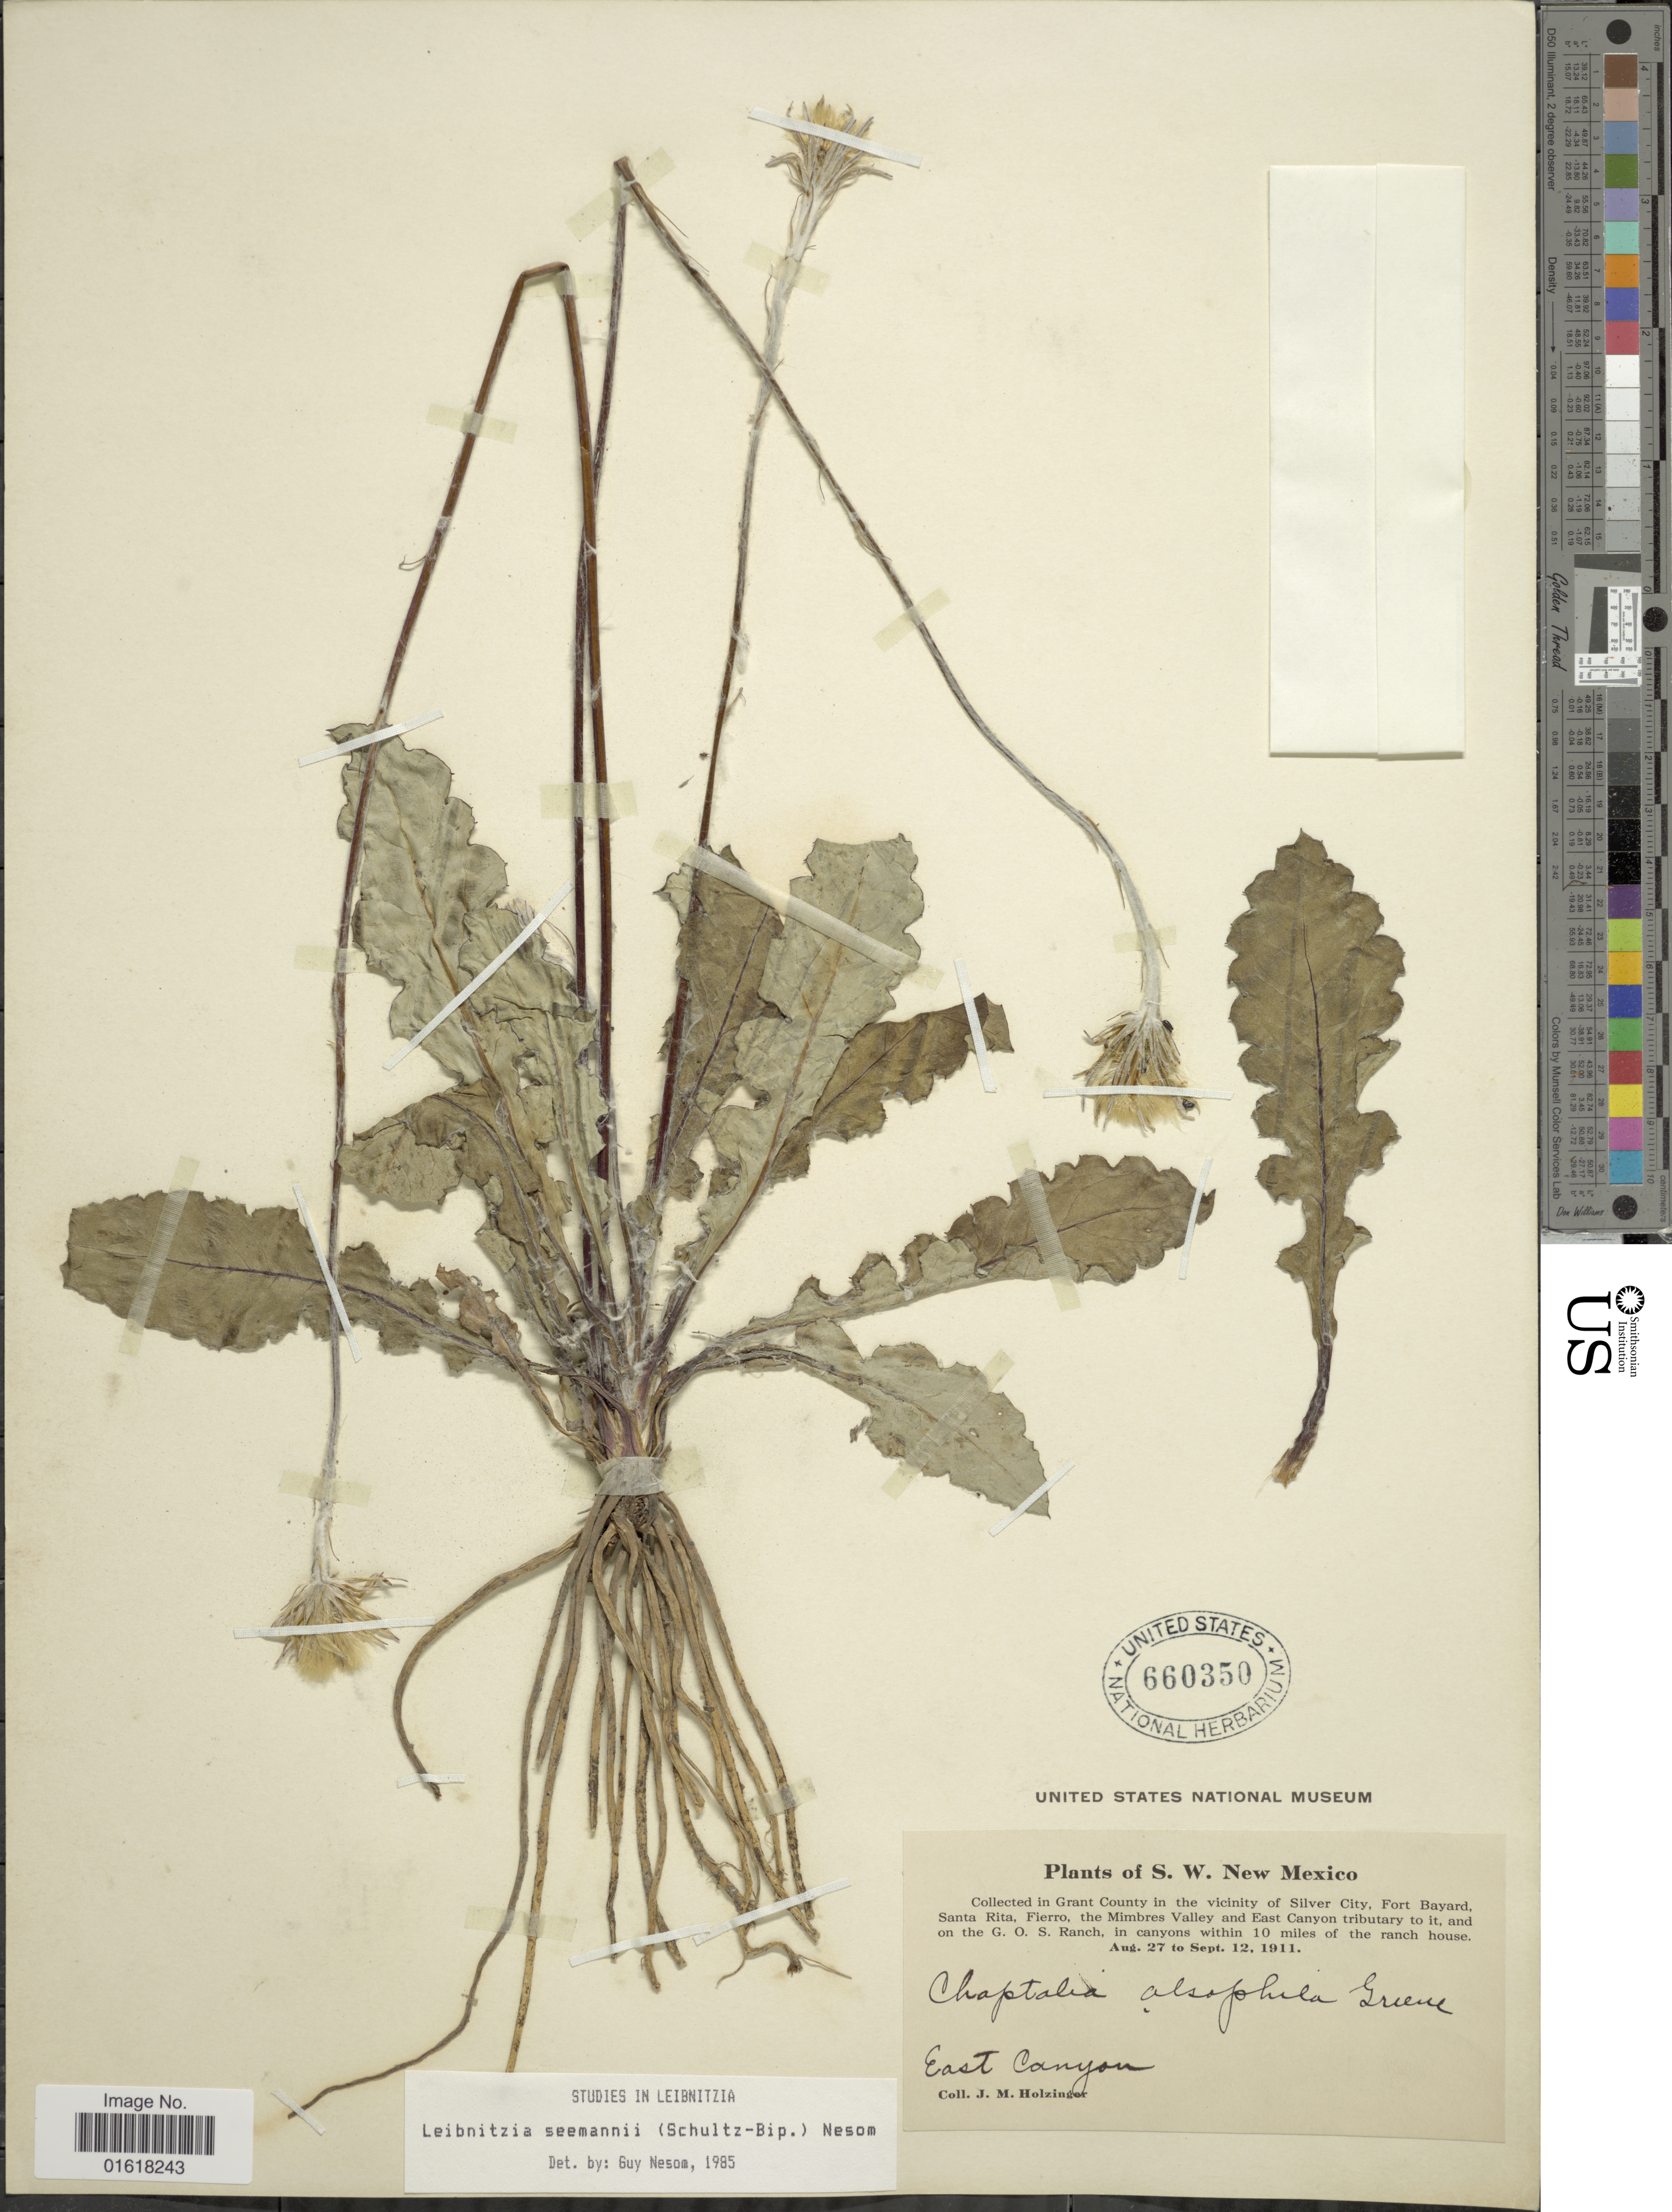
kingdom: Plantae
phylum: Tracheophyta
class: Magnoliopsida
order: Asterales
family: Asteraceae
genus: Leibnitzia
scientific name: Leibnitzia lyrata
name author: (Sch. Bip.) G.L. Nesom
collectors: J. M. Holzinger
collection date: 1911-08-27/1911-09-12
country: United States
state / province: New Mexico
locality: S. W. New Mexico. Grant County in the vicinity of Silver City, Fort Bayard, Santa Rita, Fierro, the Mimbres Valley and East Canyon tributary to it, and on the G. O. S. Ranch, in canyons within 10 miles of the ranch house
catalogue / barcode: US 660350